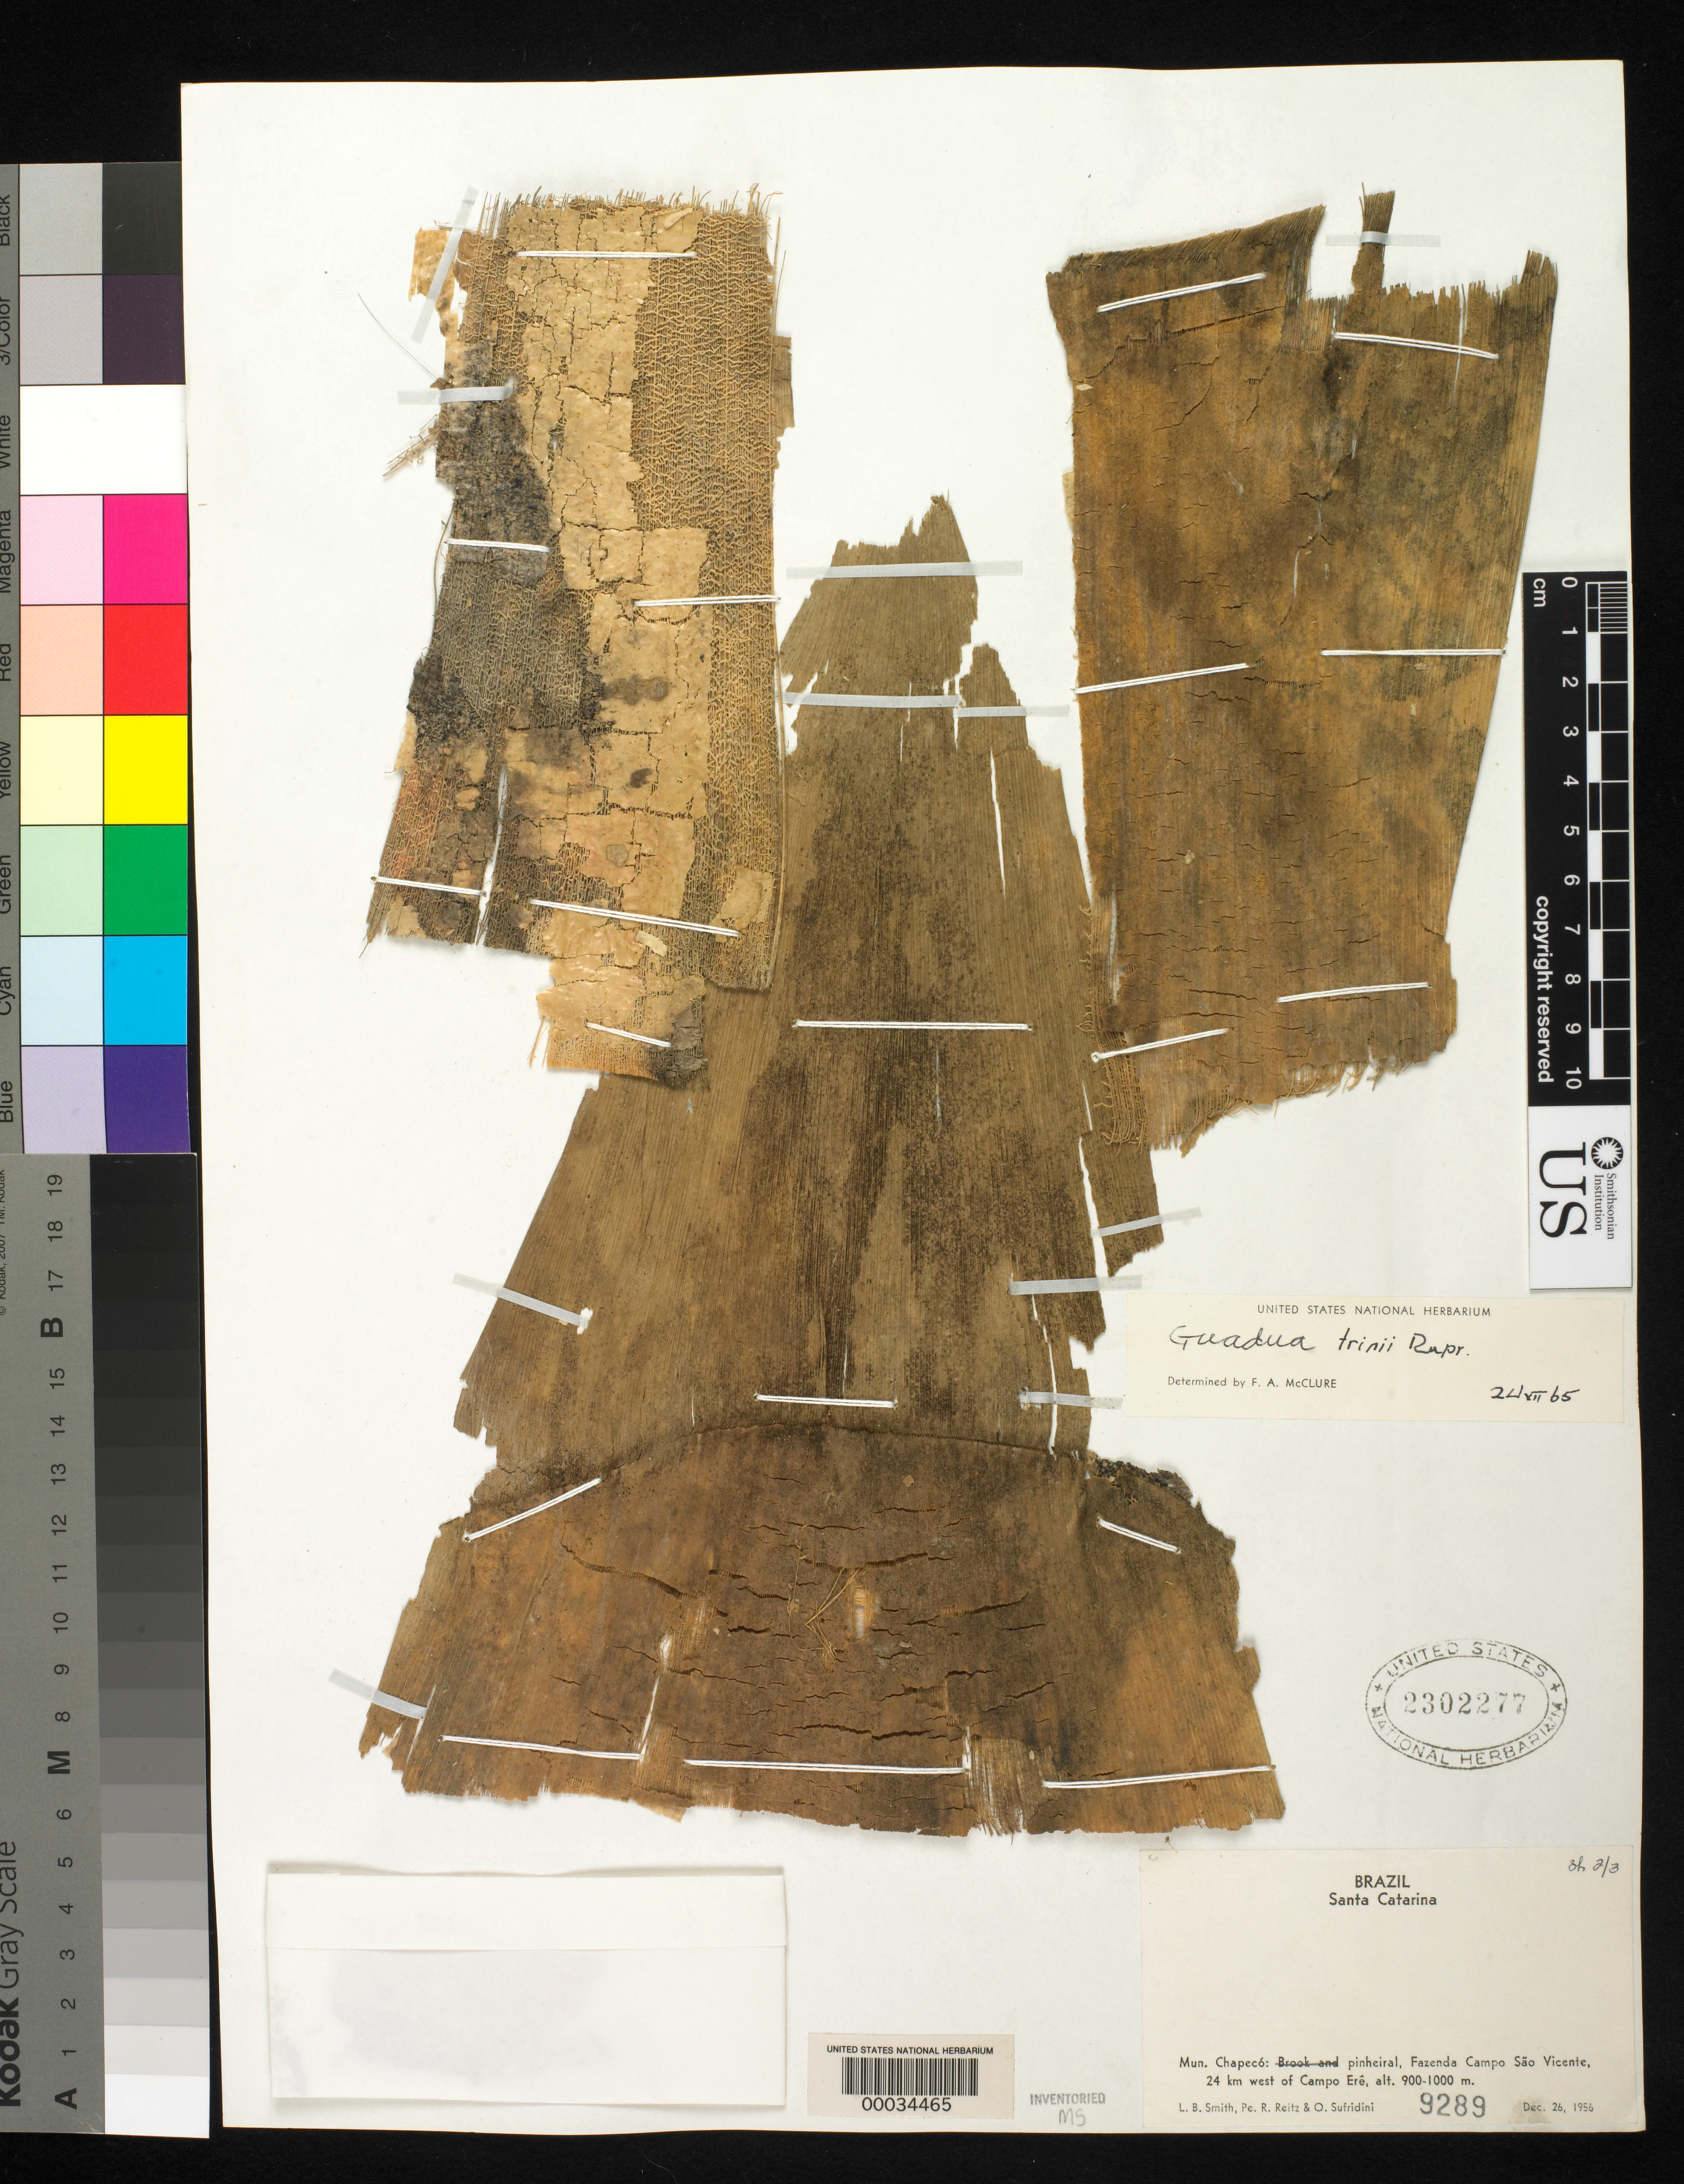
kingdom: Plantae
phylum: Tracheophyta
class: Liliopsida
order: Poales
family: Poaceae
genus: Guadua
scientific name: Guadua trinii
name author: (Nees) Nees ex Rupr.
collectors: L. Smith, R. Reitz & O. Sufridini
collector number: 9289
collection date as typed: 26 Dec 1956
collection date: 1956-12-26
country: Brazil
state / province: Santa Catarina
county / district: Chapecó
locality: Fazenda campo sao vicente, 24 km w of campo ere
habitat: Pine trees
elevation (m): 900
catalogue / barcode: US 2302277